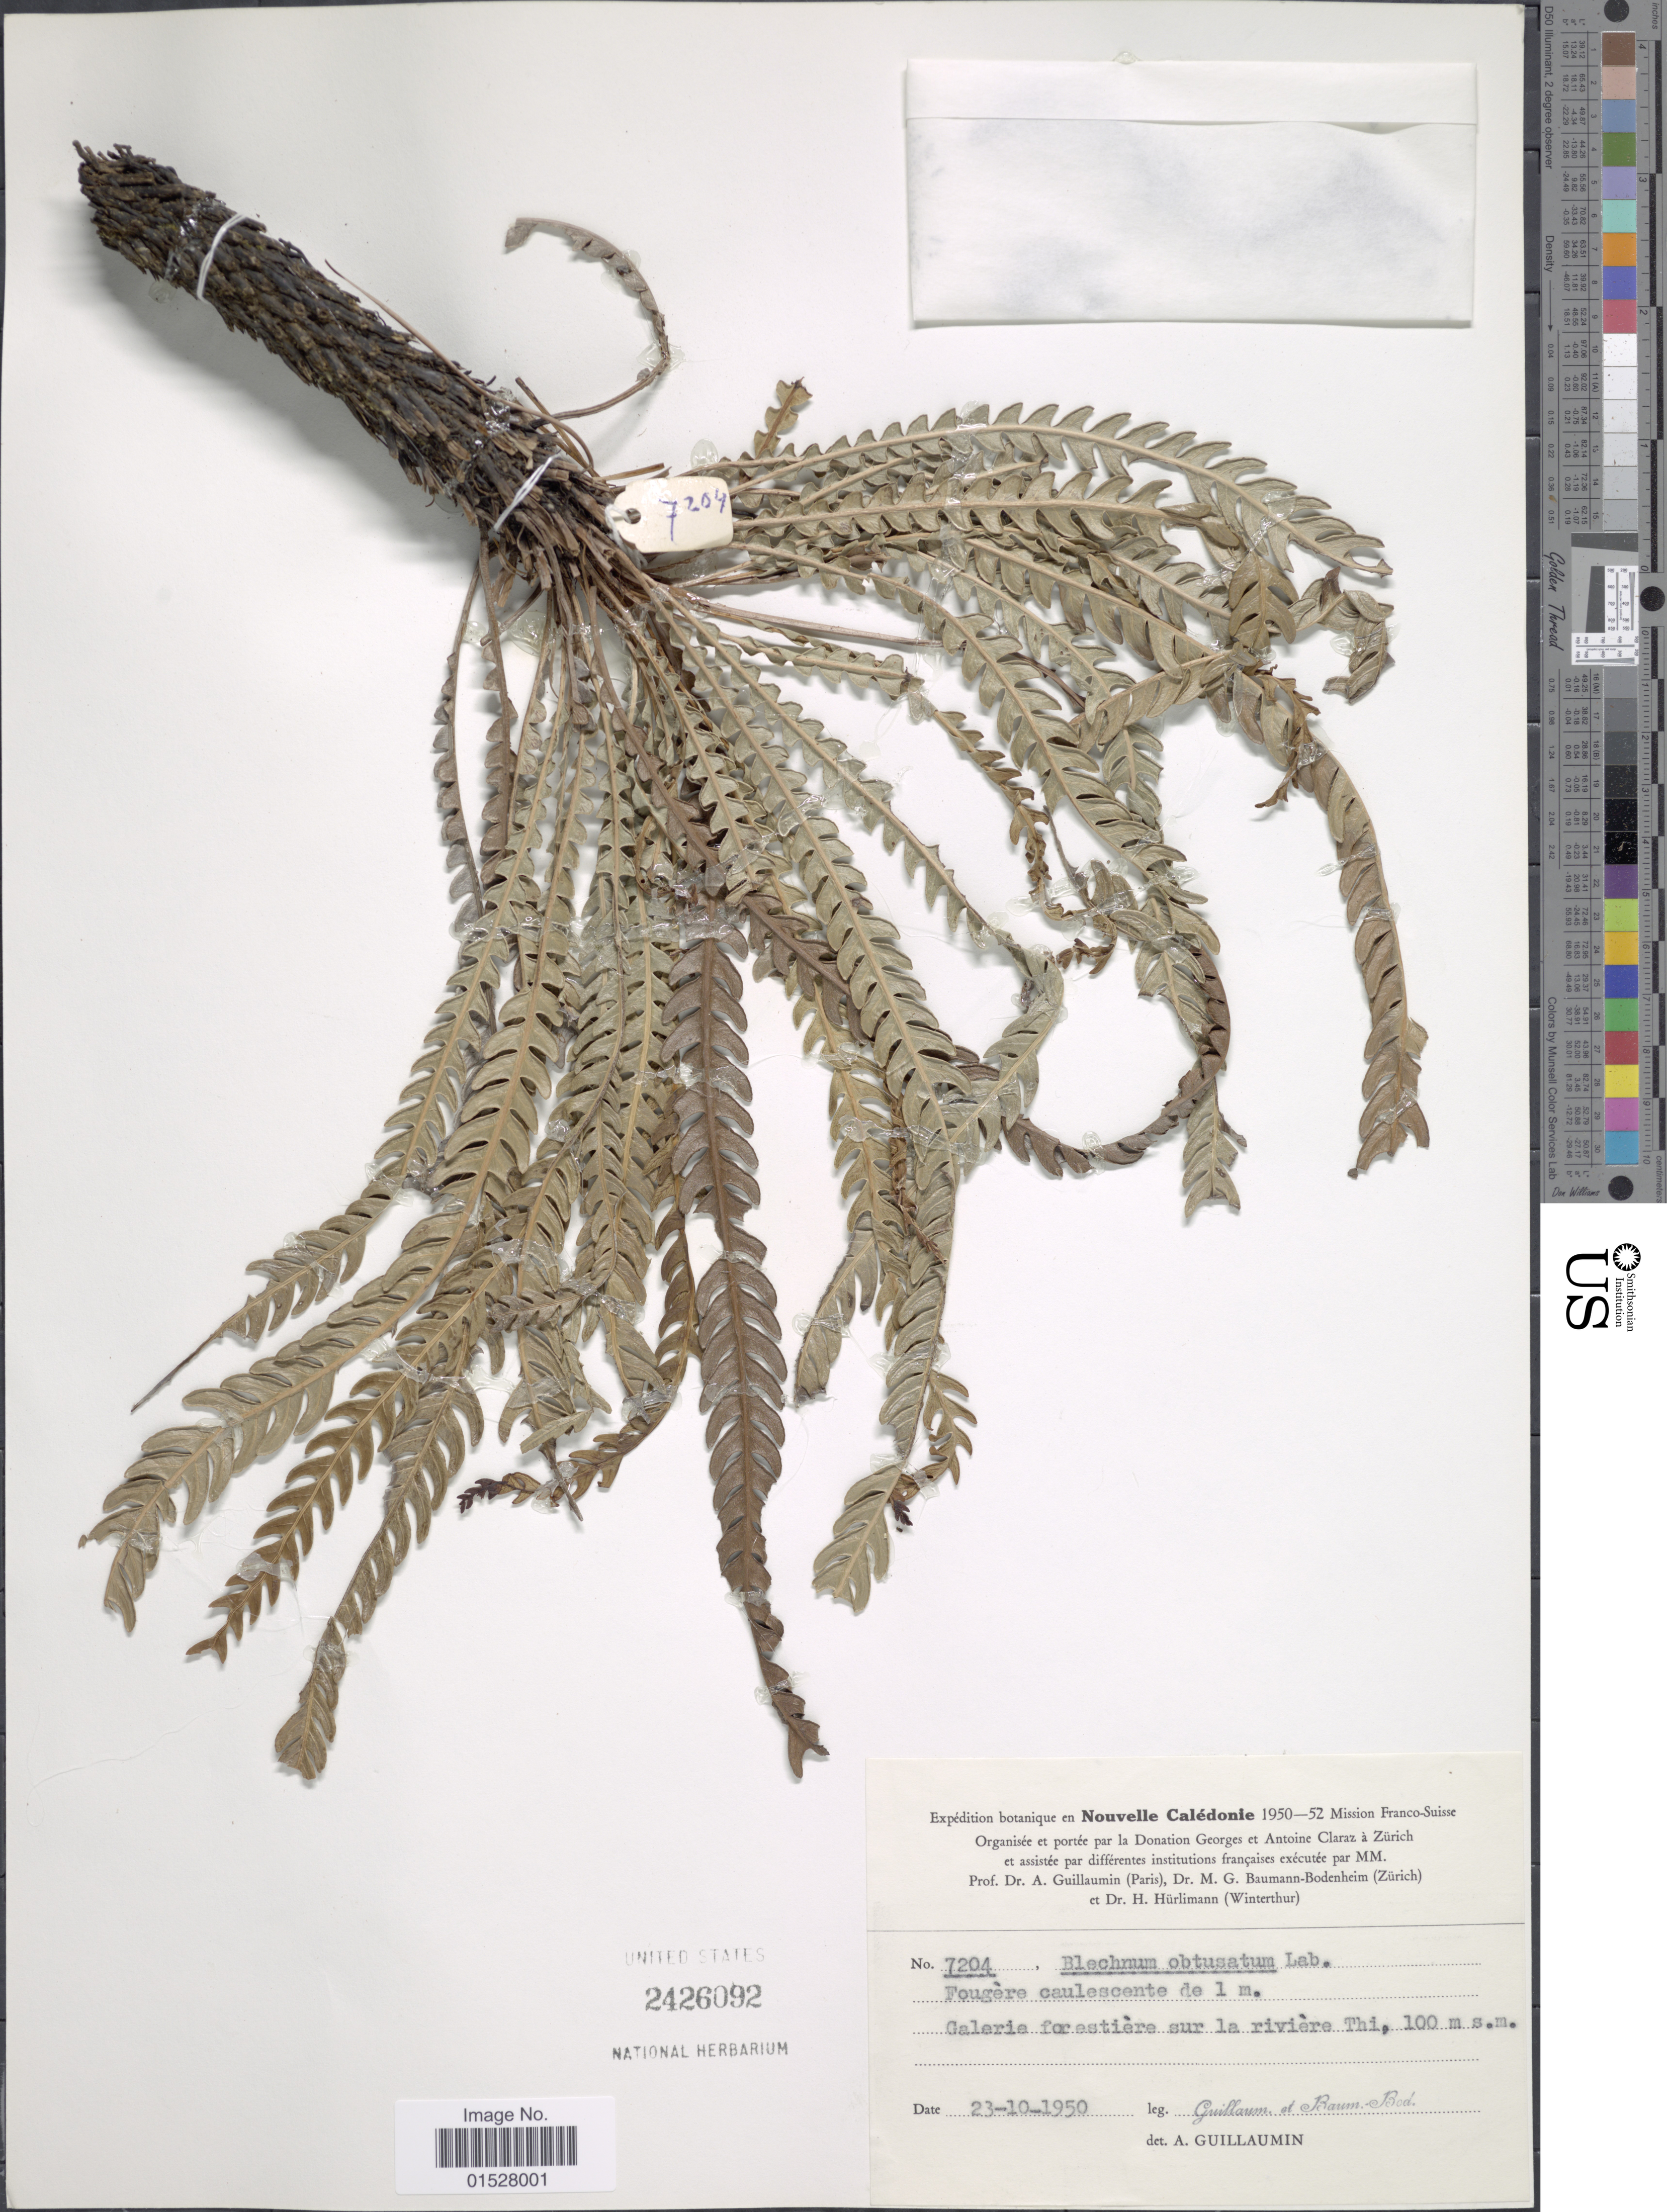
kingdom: Plantae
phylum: Tracheophyta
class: Polypodiopsida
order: Polypodiales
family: Blechnaceae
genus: Blechnum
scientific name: Blechnum obtusatum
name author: (Labill.) Mett.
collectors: A. Guillaumin & M. G. Baumann-Bodenheim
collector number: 7204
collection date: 1950-10-23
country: New Caledonia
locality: Galerie for estiere sur la riviere Thi.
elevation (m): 100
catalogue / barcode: US 2426092